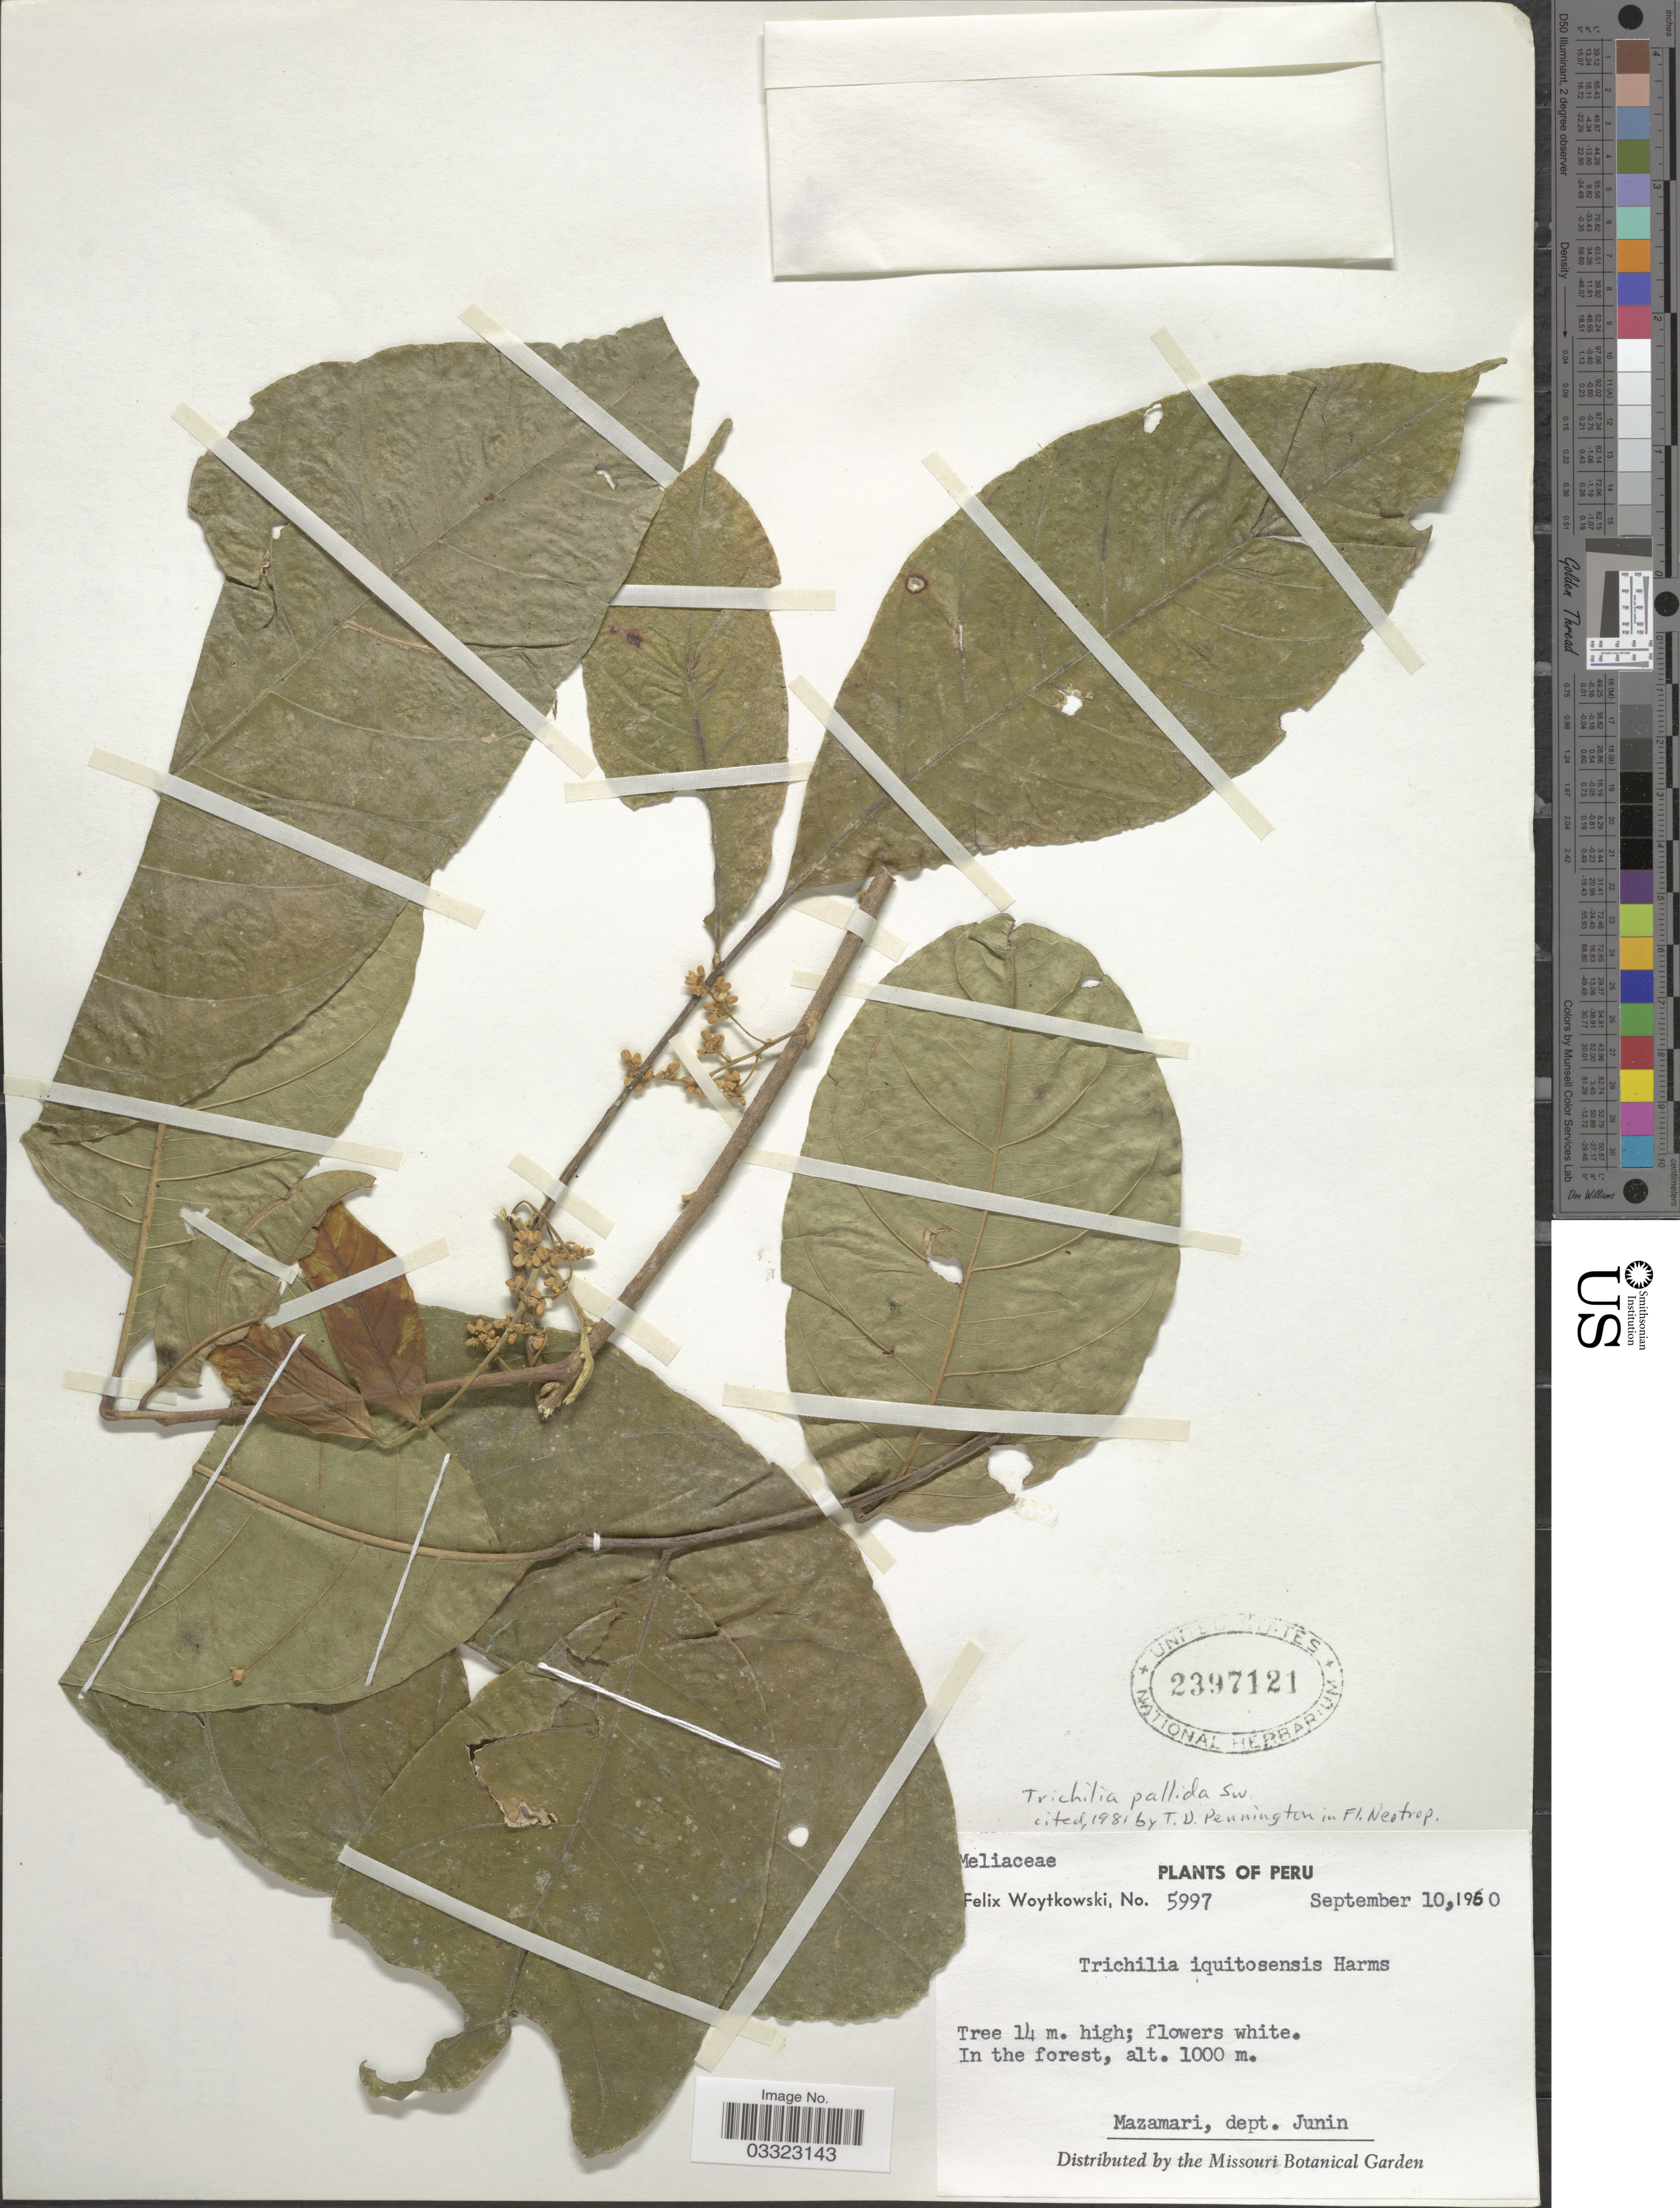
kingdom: Plantae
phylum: Tracheophyta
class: Magnoliopsida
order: Sapindales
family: Meliaceae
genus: Trichilia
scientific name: Trichilia pallida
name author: Sw.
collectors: F. Woytkowski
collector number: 5997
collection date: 1960-09-10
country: Peru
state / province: Junín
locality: Mazamari, dept. Junin.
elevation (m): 1000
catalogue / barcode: US 2397121